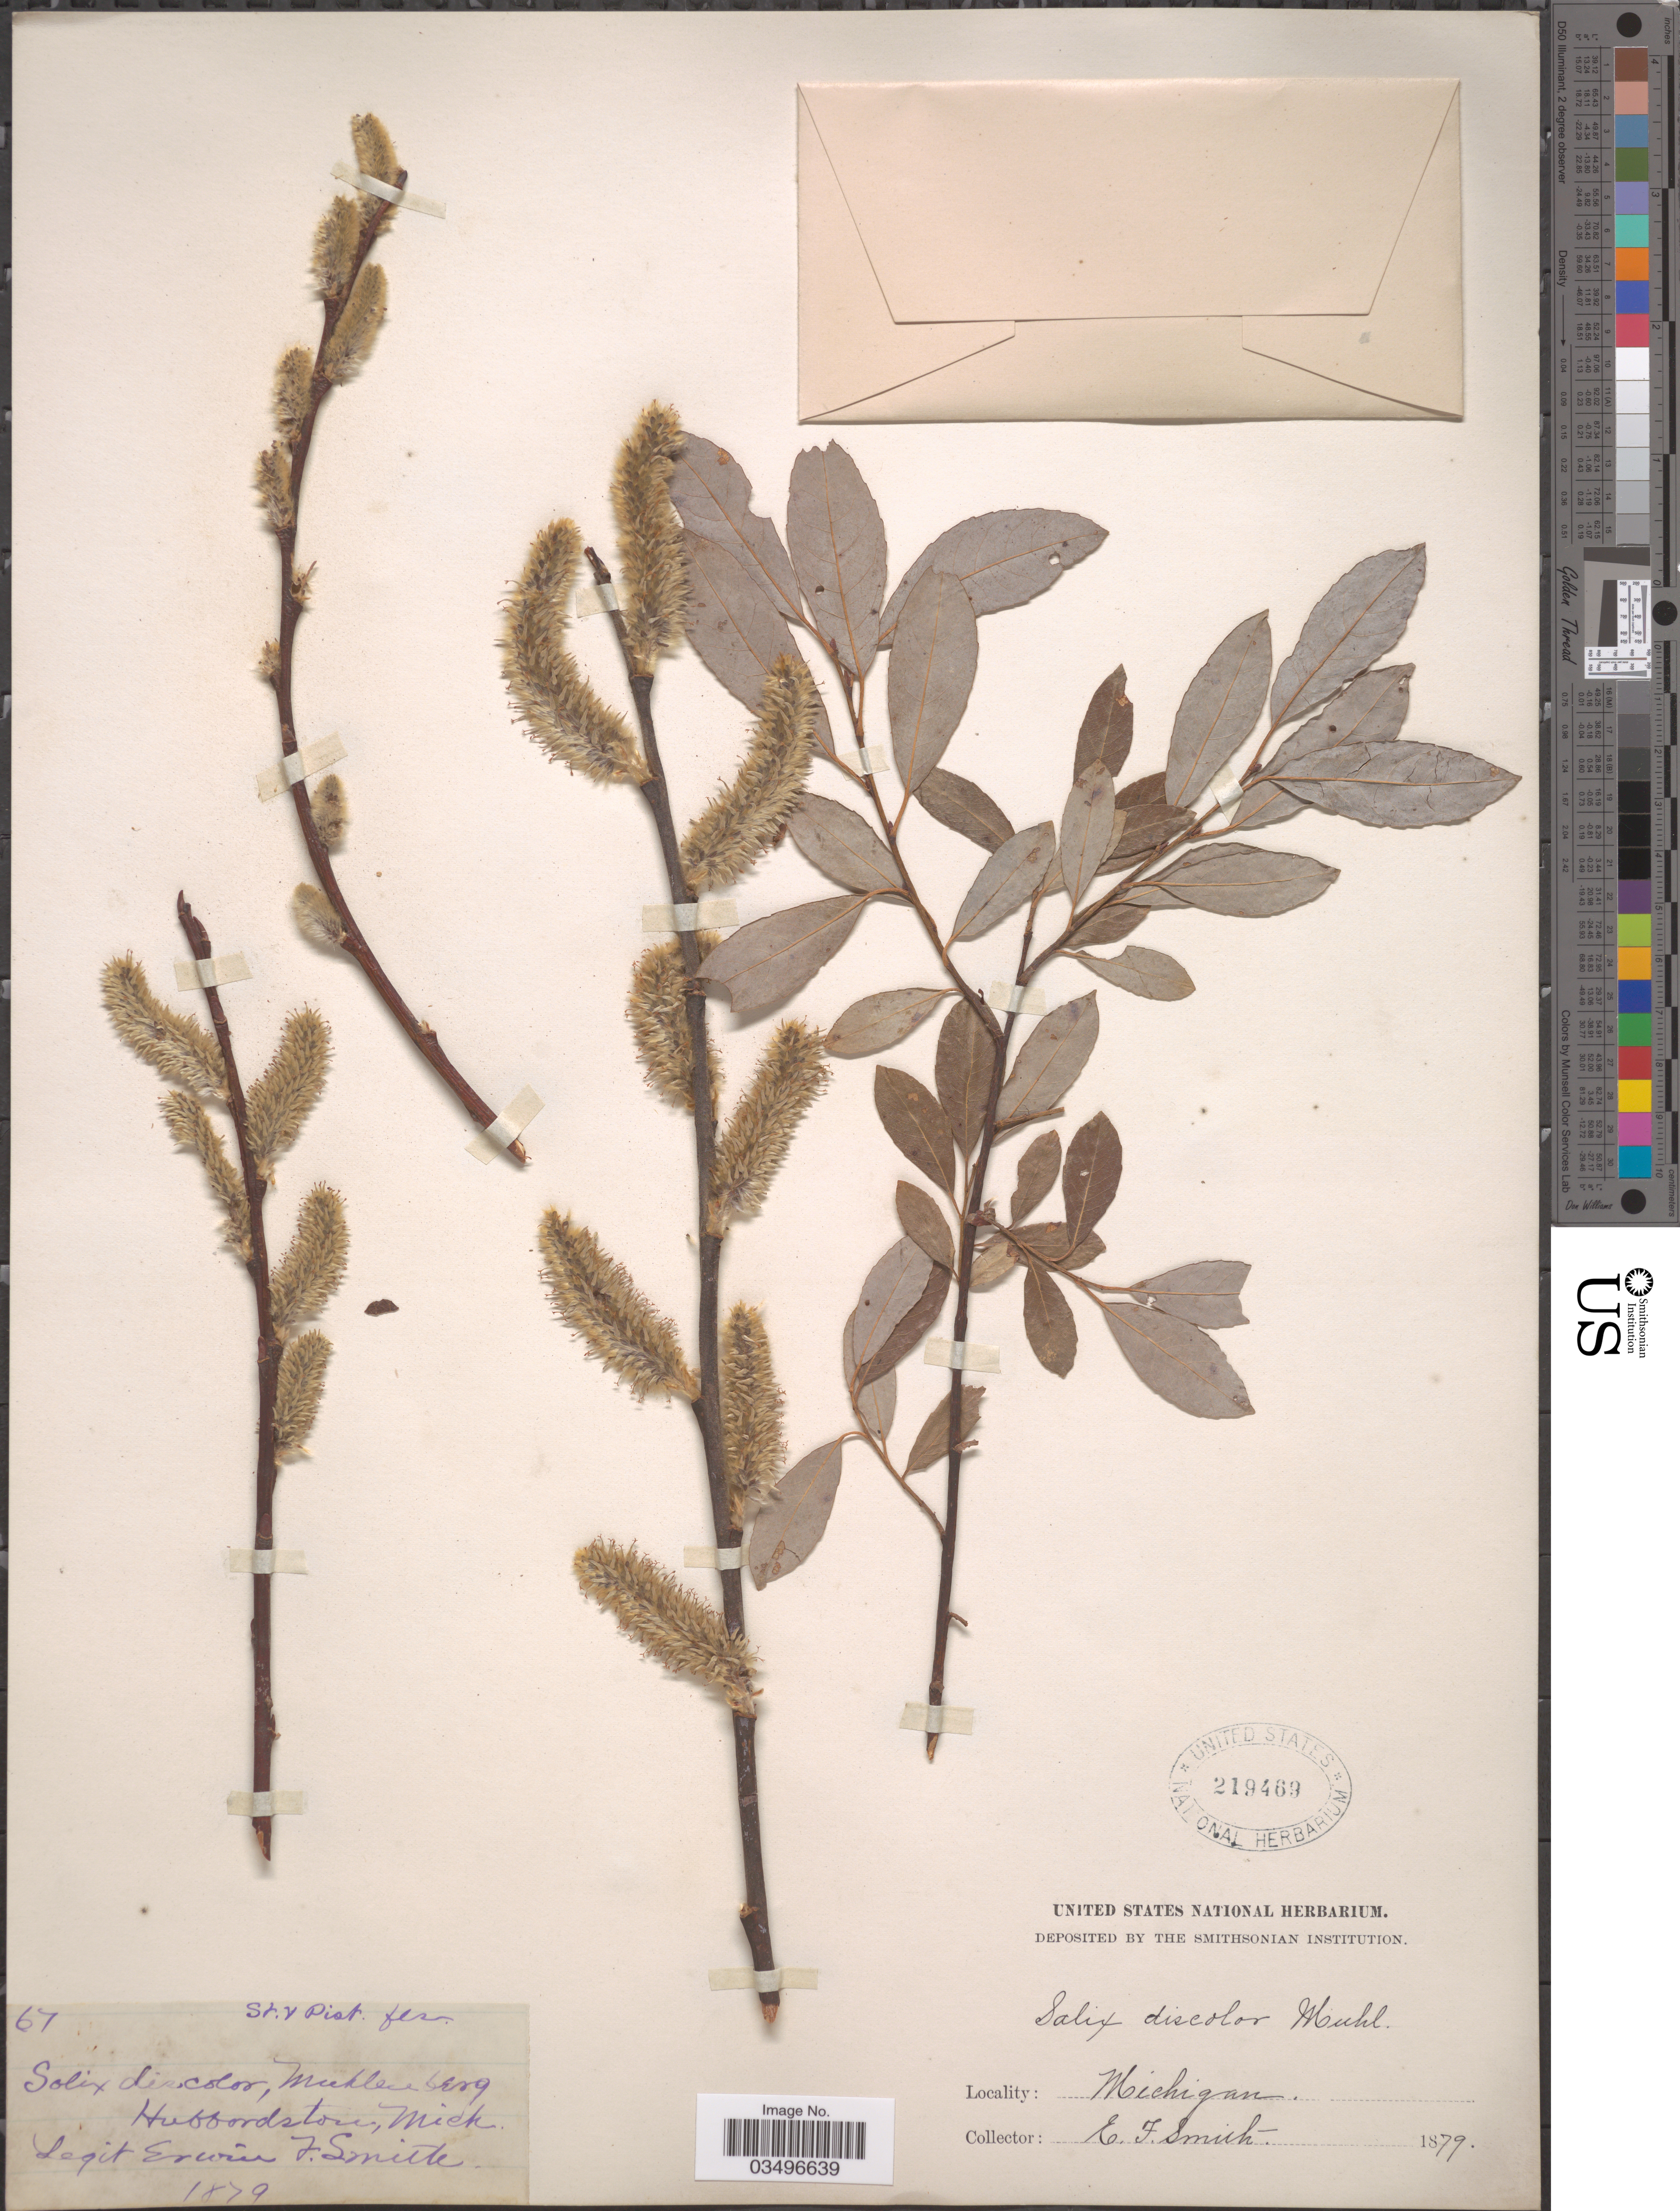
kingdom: Plantae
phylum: Tracheophyta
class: Magnoliopsida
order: Malpighiales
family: Salicaceae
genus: Salix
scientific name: Salix discolor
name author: Muhl.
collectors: E. F. Smith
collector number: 67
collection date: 1879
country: United States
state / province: Michigan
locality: Hubbardston.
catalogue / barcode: US 219469